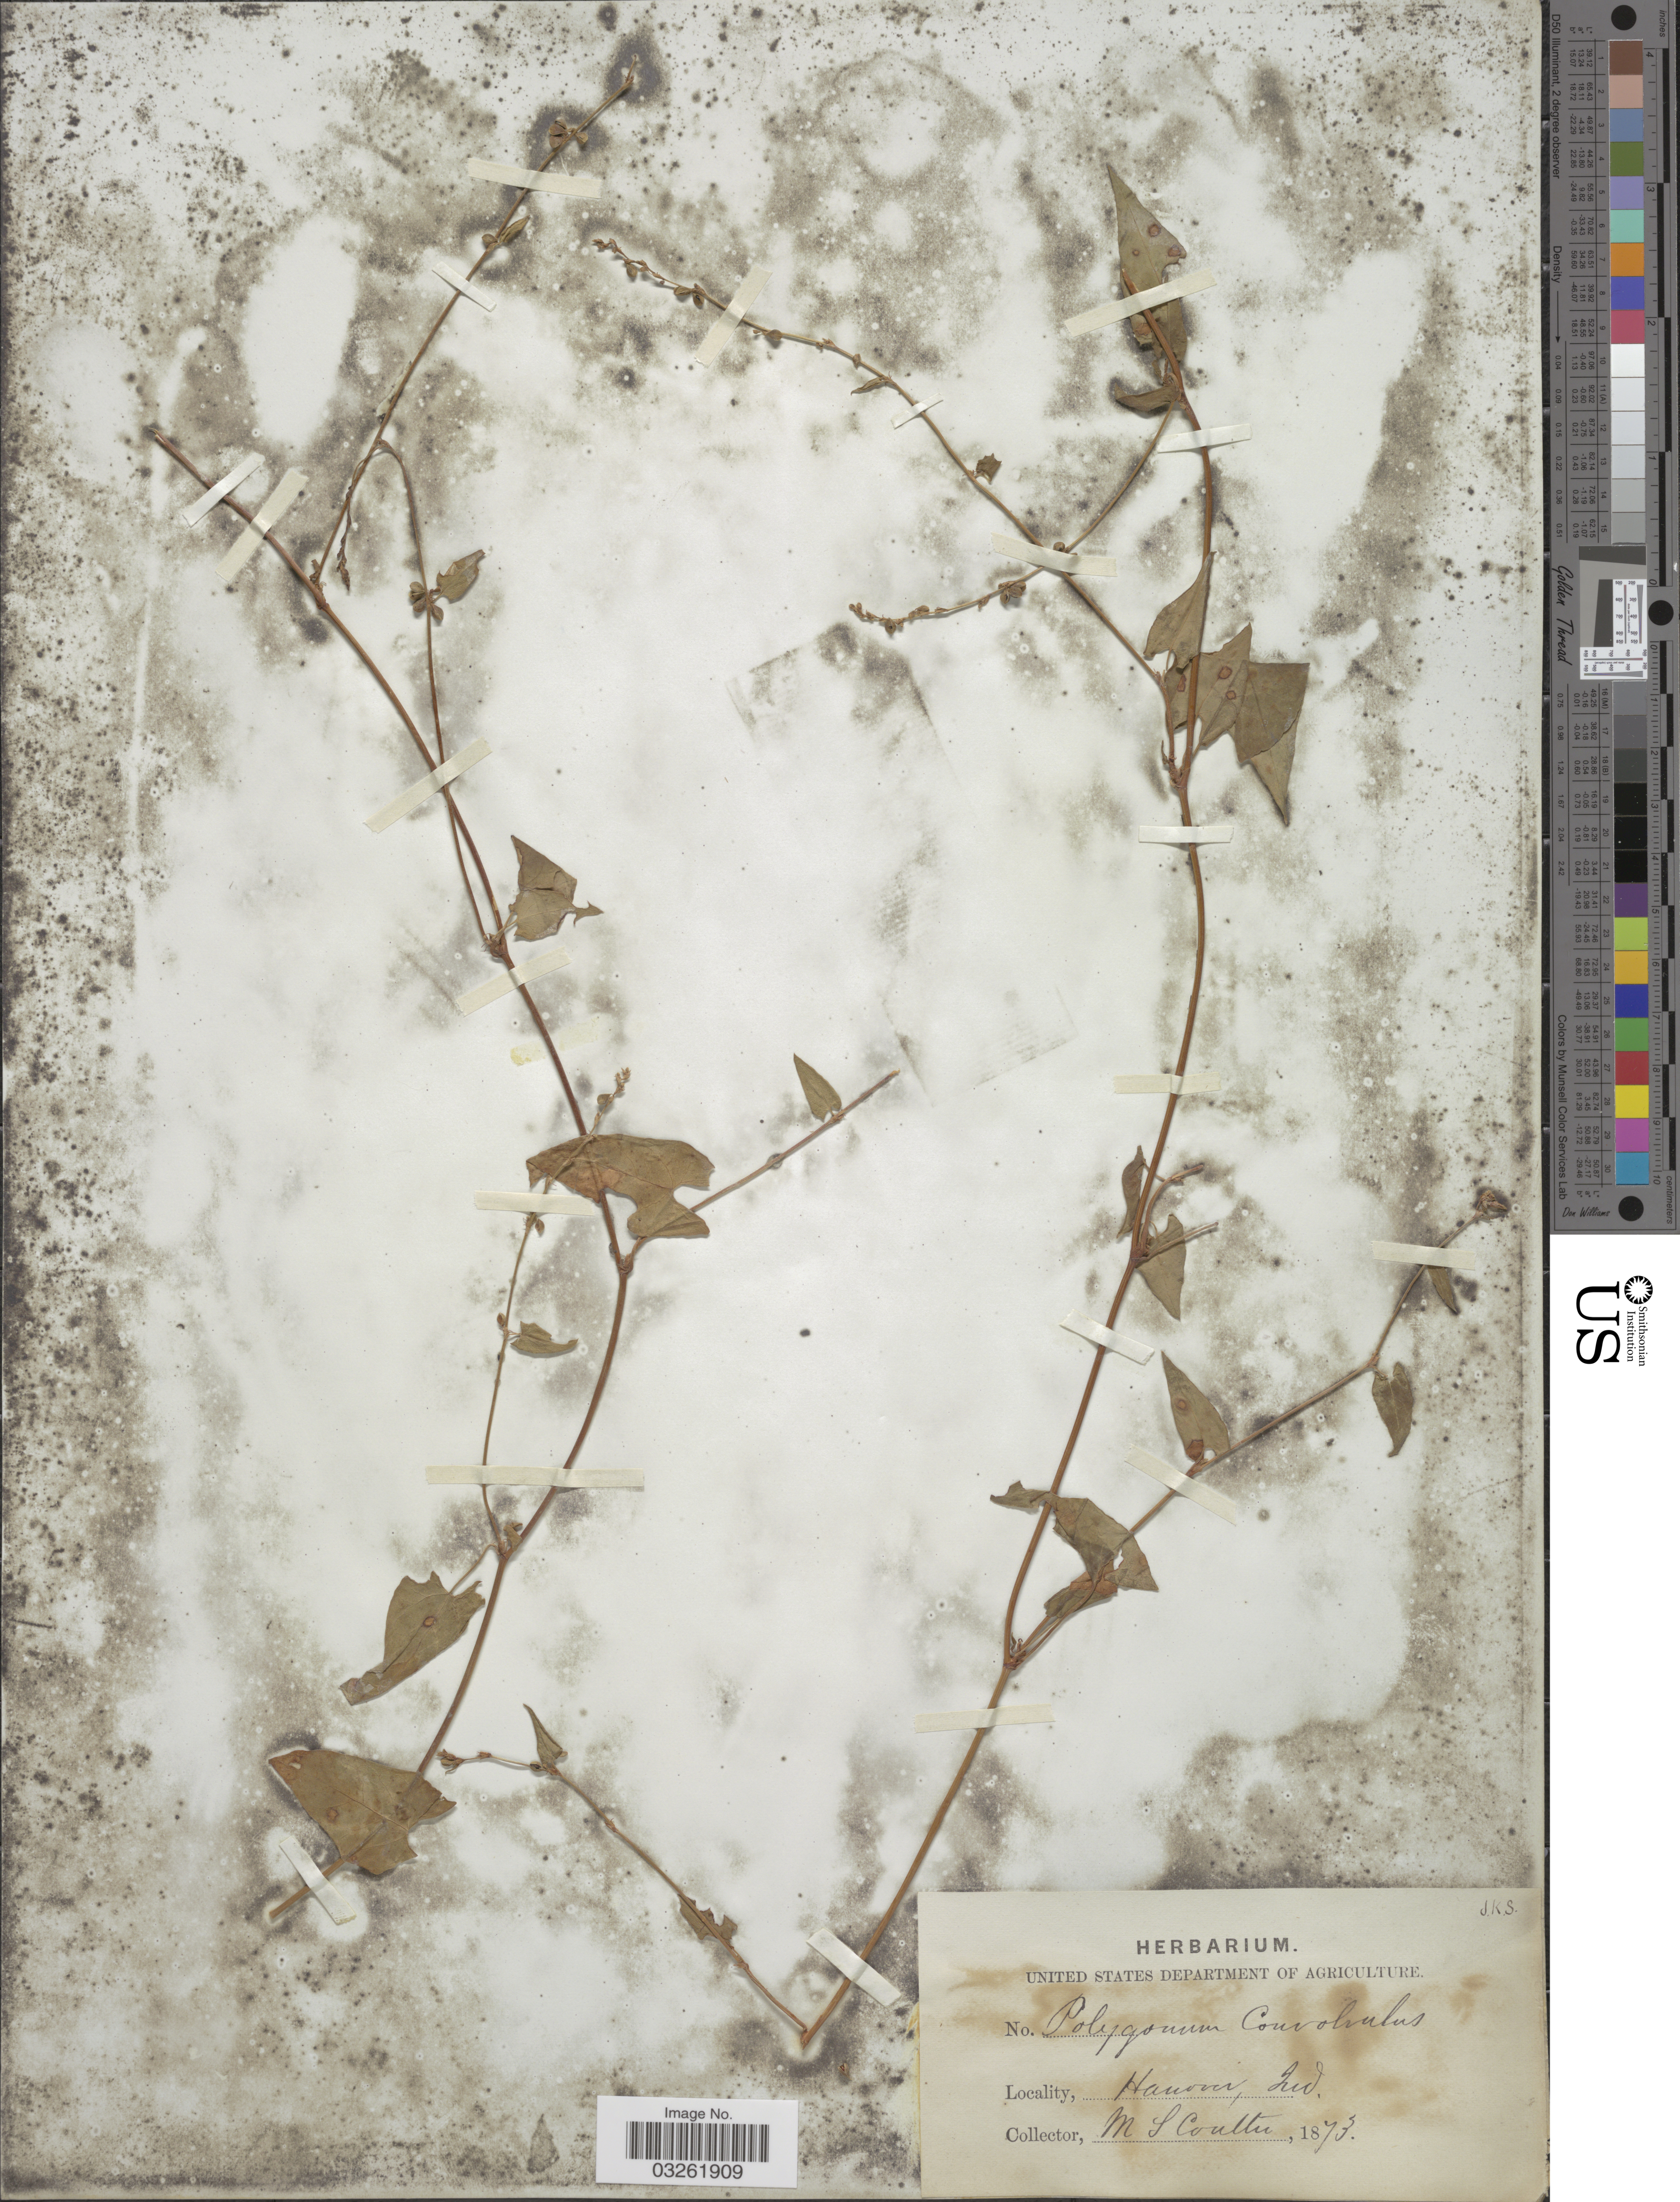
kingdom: Plantae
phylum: Tracheophyta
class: Magnoliopsida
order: Caryophyllales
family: Polygonaceae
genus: Fallopia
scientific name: Fallopia convolvulus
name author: (L.) Á. Löve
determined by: Strong, M. T., (US), Smithsonian Institution - National Museum of Natural History (UNITED STATES)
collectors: M. Coulter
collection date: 1873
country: United States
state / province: Indiana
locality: Hanover, Ind.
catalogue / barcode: US 103071